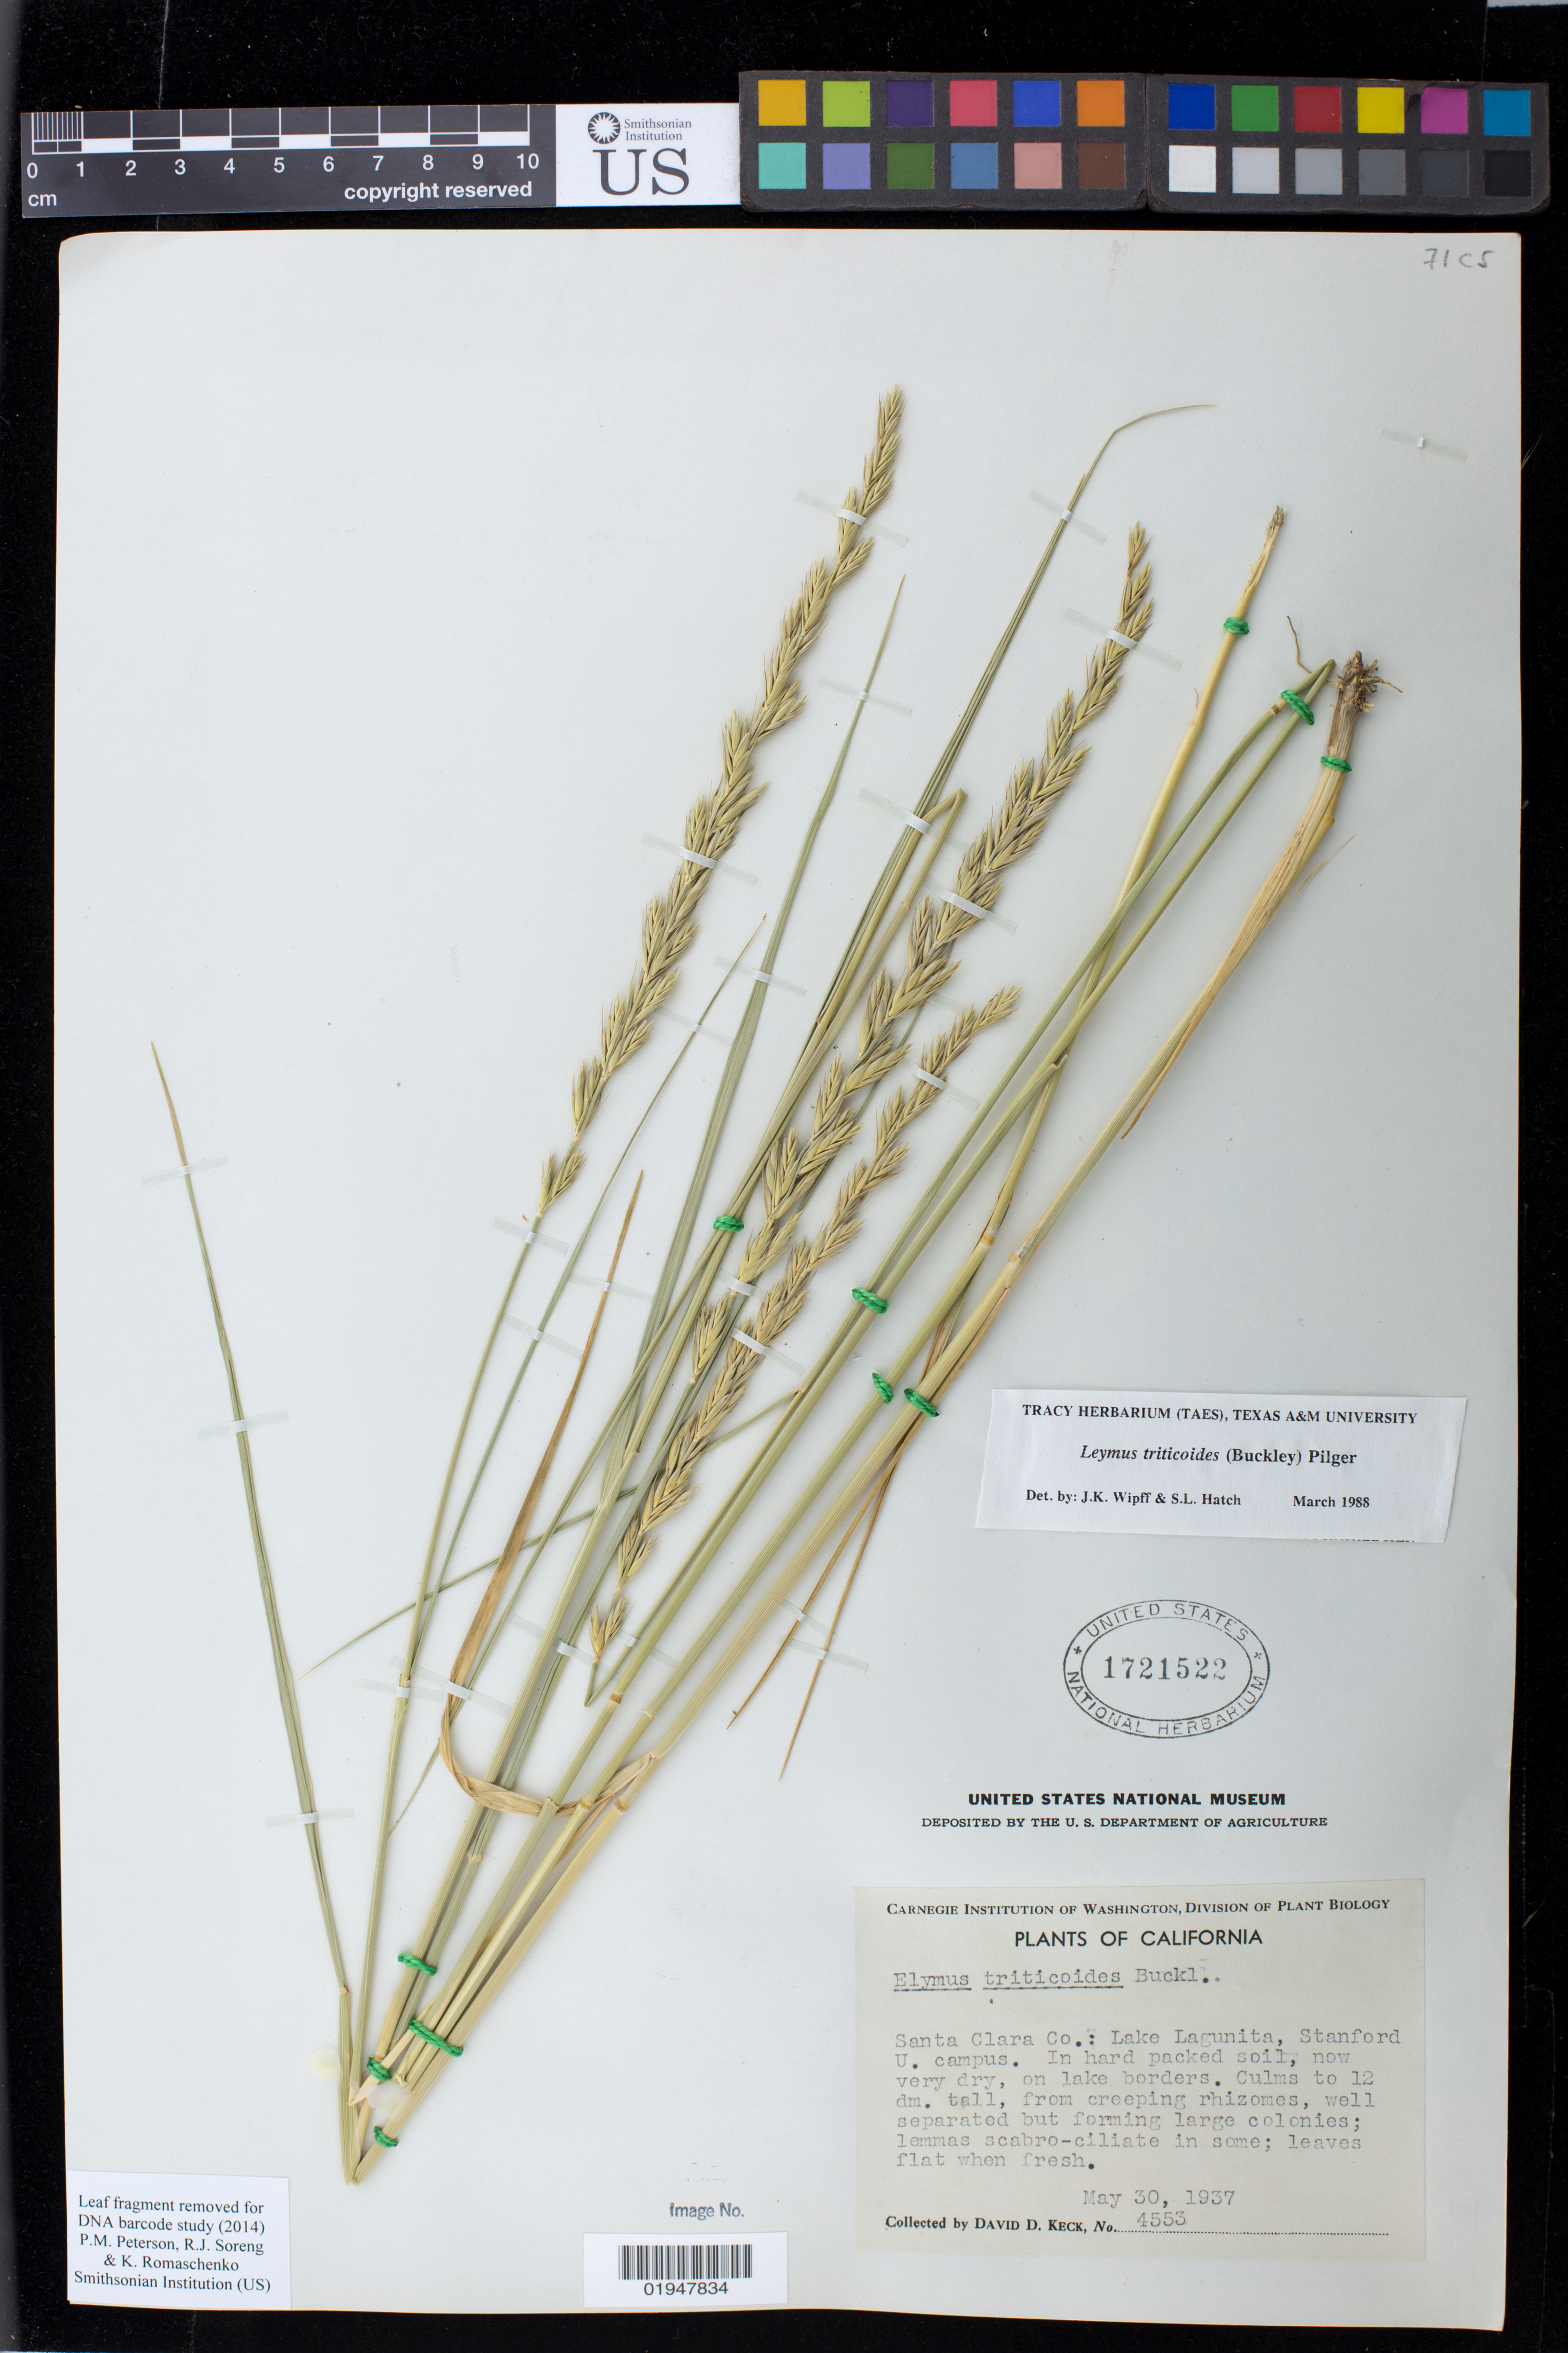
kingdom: Plantae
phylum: Tracheophyta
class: Liliopsida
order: Poales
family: Poaceae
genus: Leymus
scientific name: Leymus triticoides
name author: (Buckley) Pilg.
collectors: D. D. Keck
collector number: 4553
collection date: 1937-05-30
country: United States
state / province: California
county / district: Santa Clara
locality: Lake Lagunita, Stanford U. campus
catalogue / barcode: US 1721522